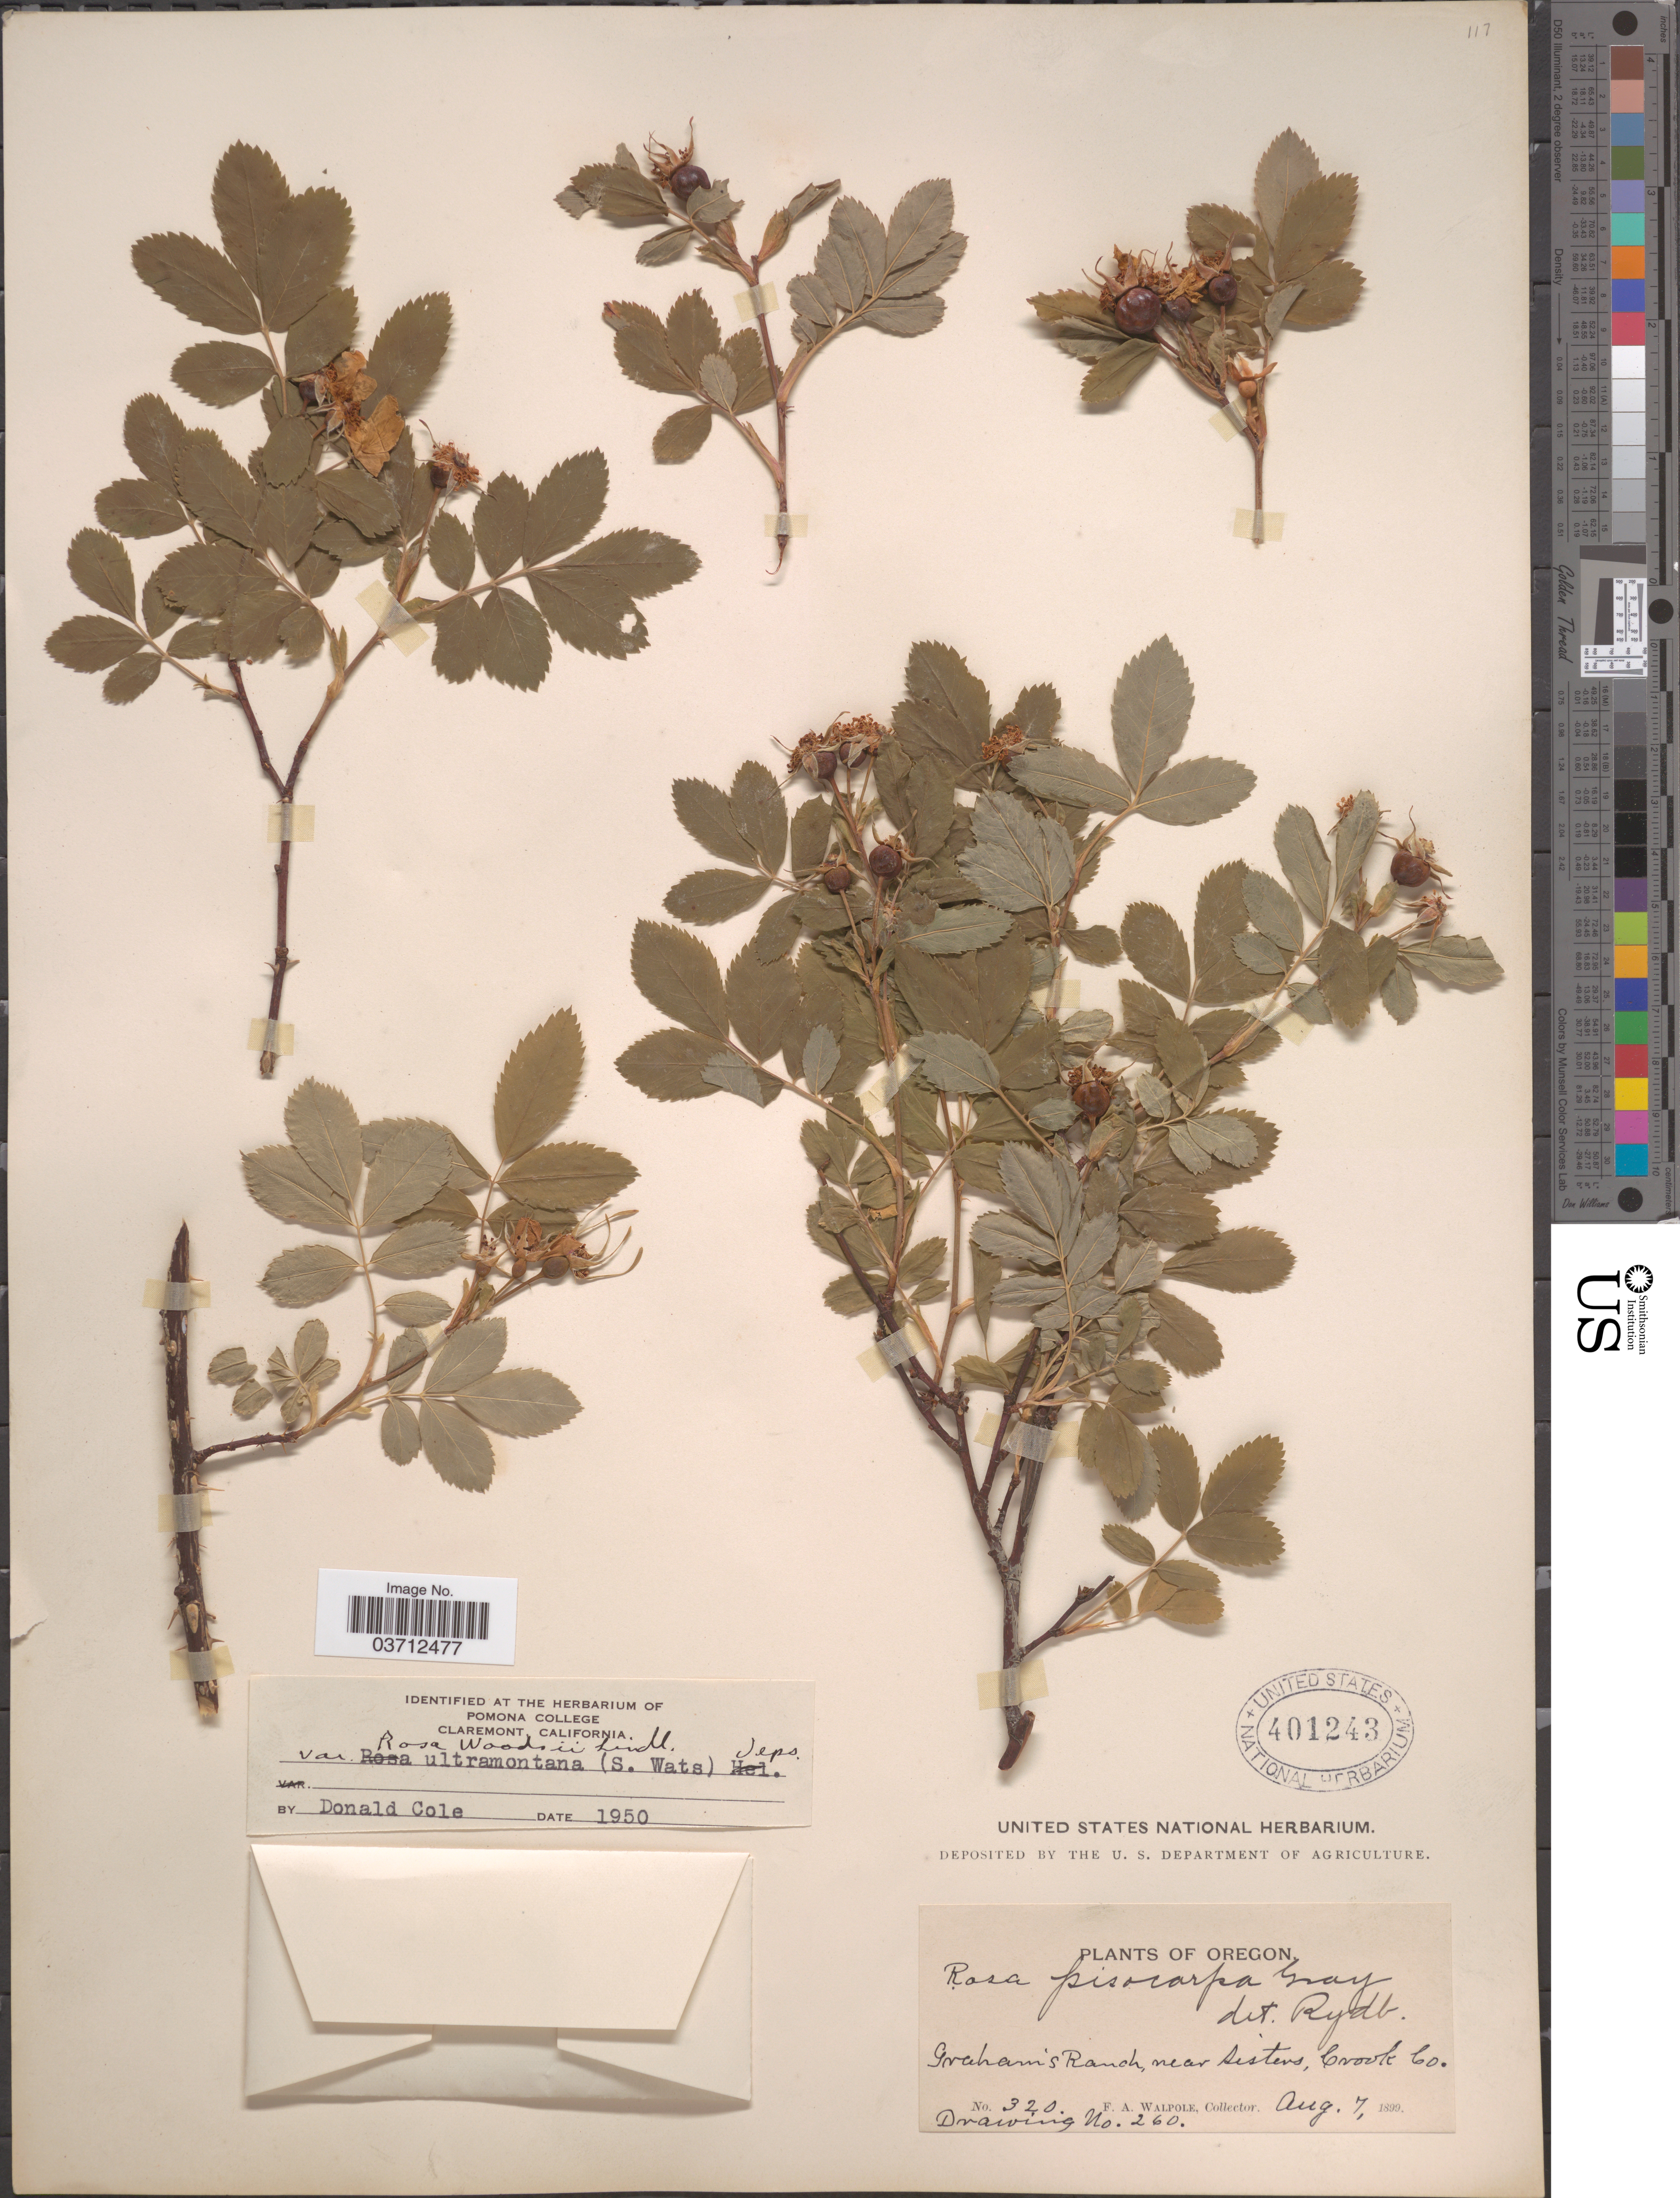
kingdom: Plantae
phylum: Tracheophyta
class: Magnoliopsida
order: Rosales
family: Rosaceae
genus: Rosa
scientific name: Rosa woodsii var. ultramontana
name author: Lindl.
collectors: F. Walpole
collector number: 320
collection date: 1899-08-07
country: United States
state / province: Oregon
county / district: Crook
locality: Graham's Ranch, near Sisters, Crook Co.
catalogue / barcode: US 401243